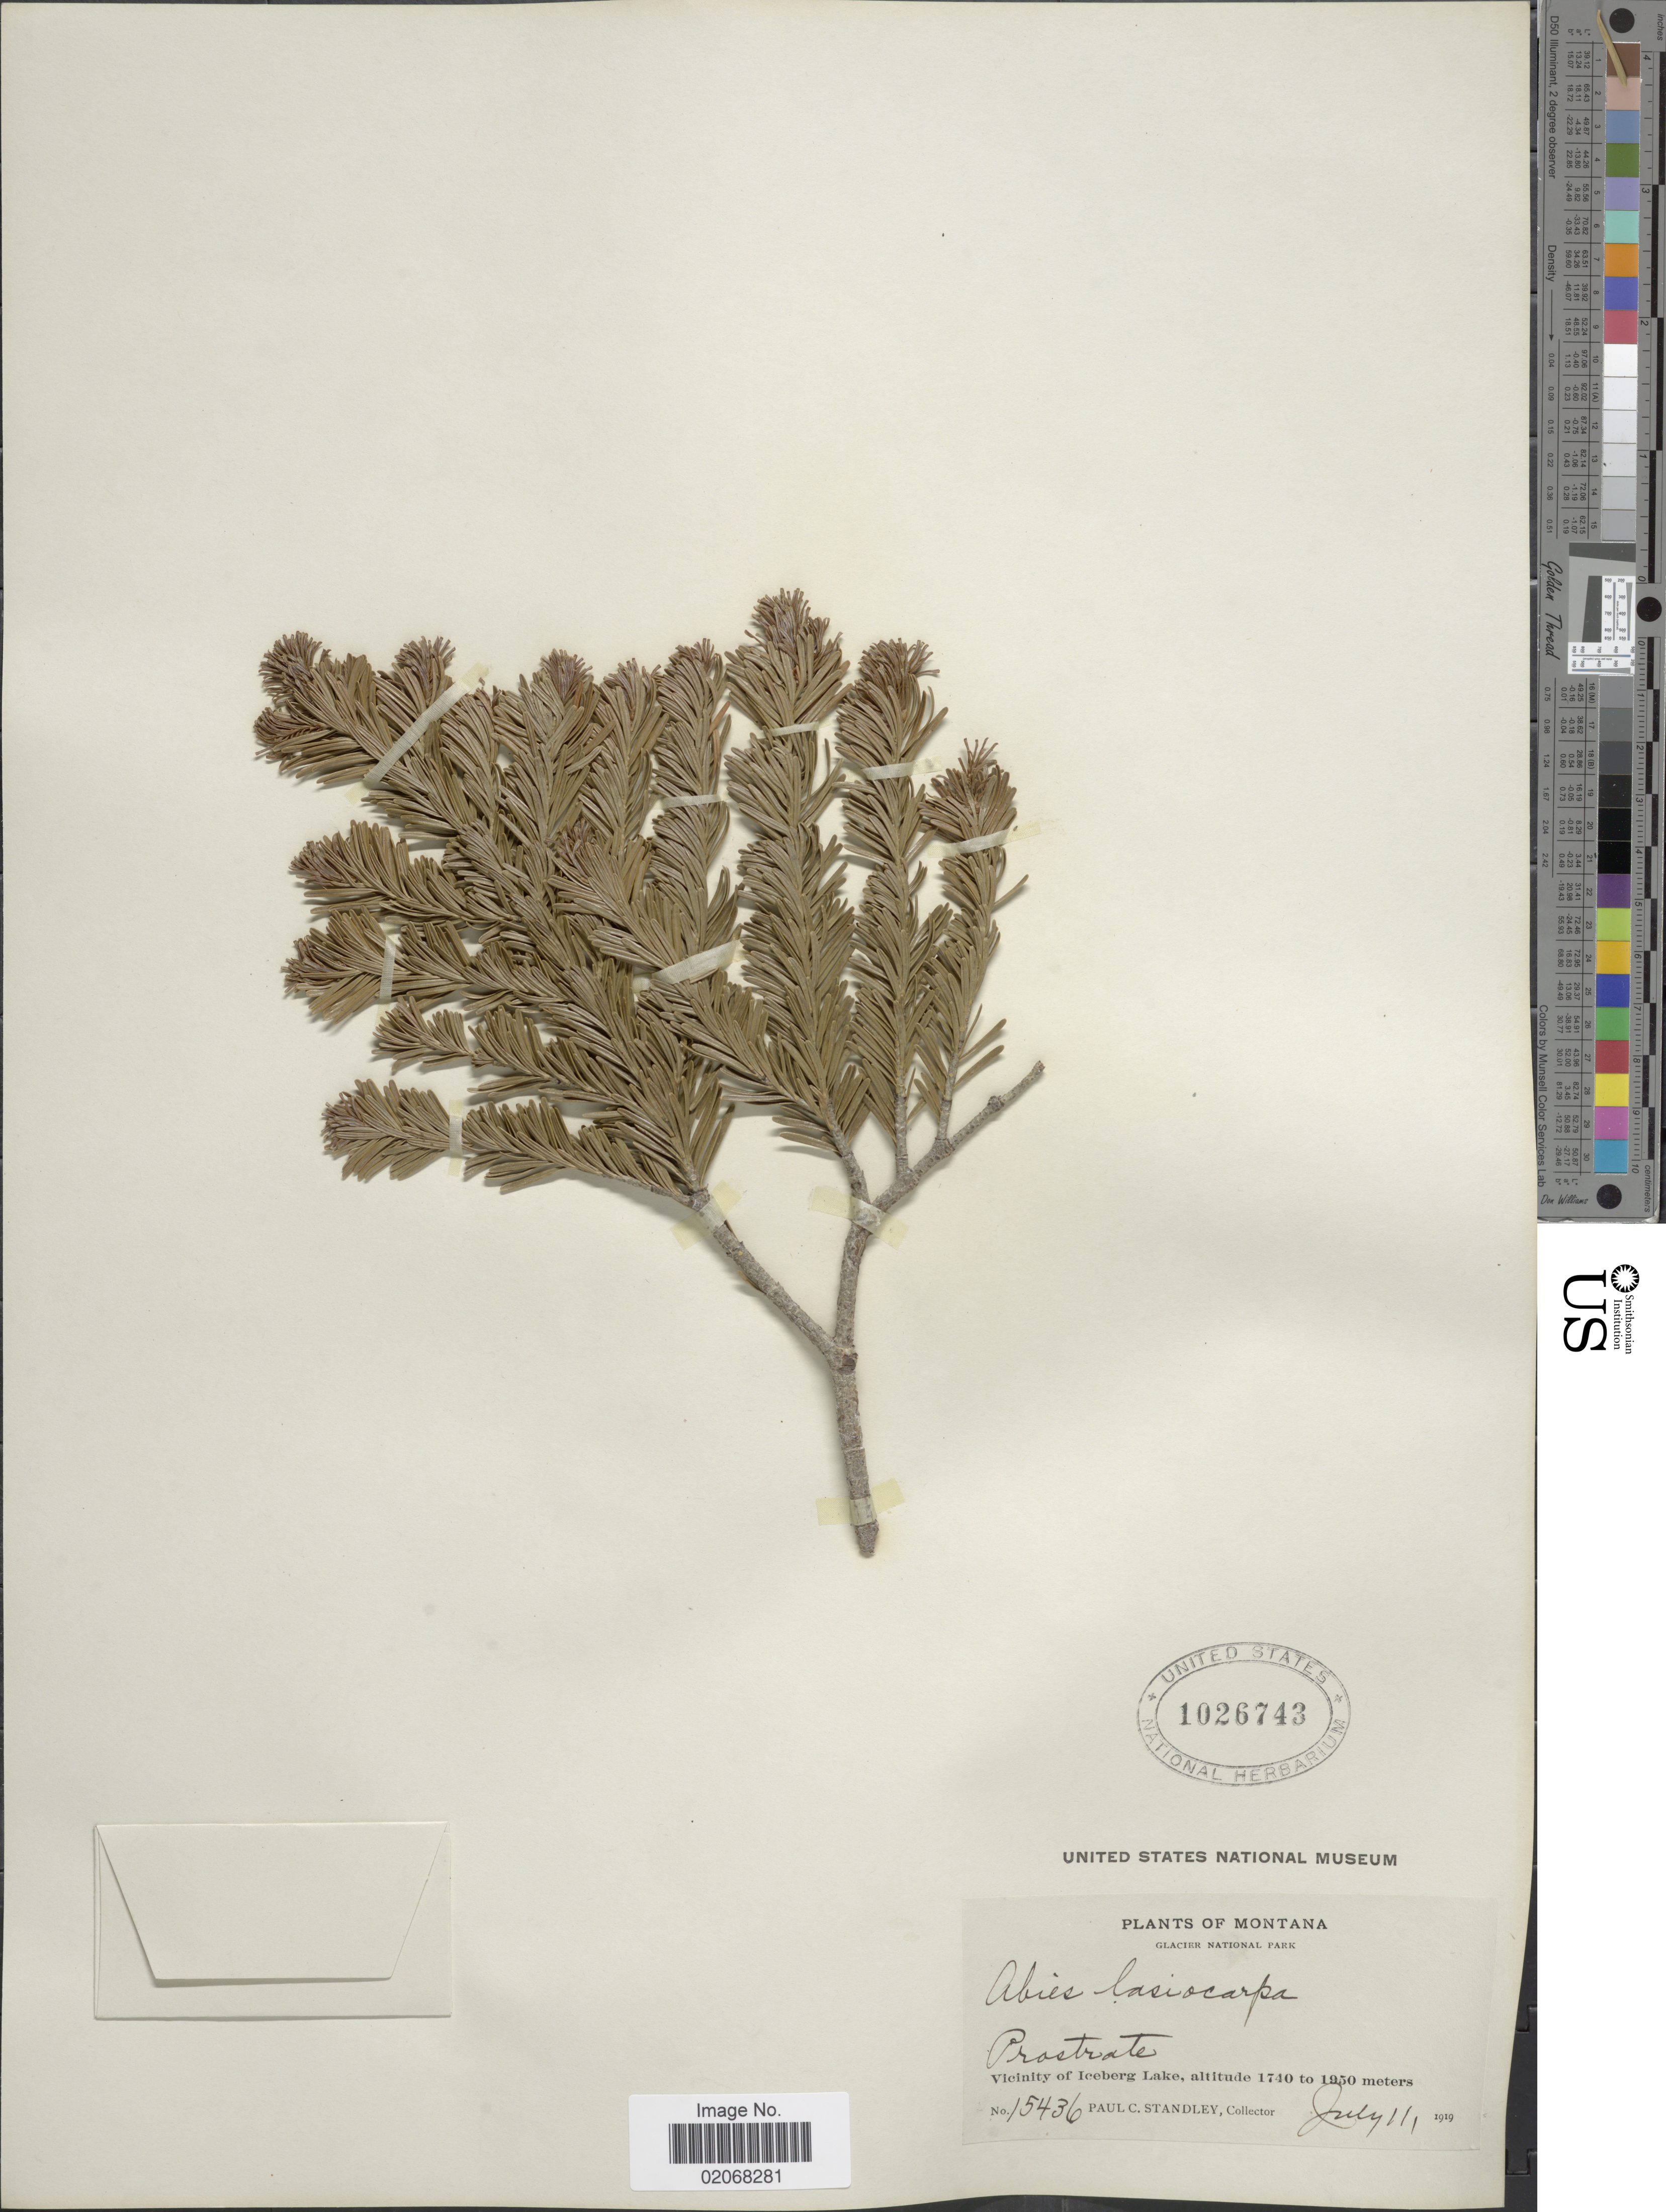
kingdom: Plantae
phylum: Tracheophyta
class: Pinopsida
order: Pinales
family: Pinaceae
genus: Abies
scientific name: Abies lasiocarpa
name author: (Hook.) Nutt.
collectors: P. C. Standley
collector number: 15436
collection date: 1919-07-11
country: United States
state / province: Montana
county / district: Glacier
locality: Glacier National Park, Prostrate, Vicinity of Iceberg Lake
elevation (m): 1740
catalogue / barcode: US 1026743